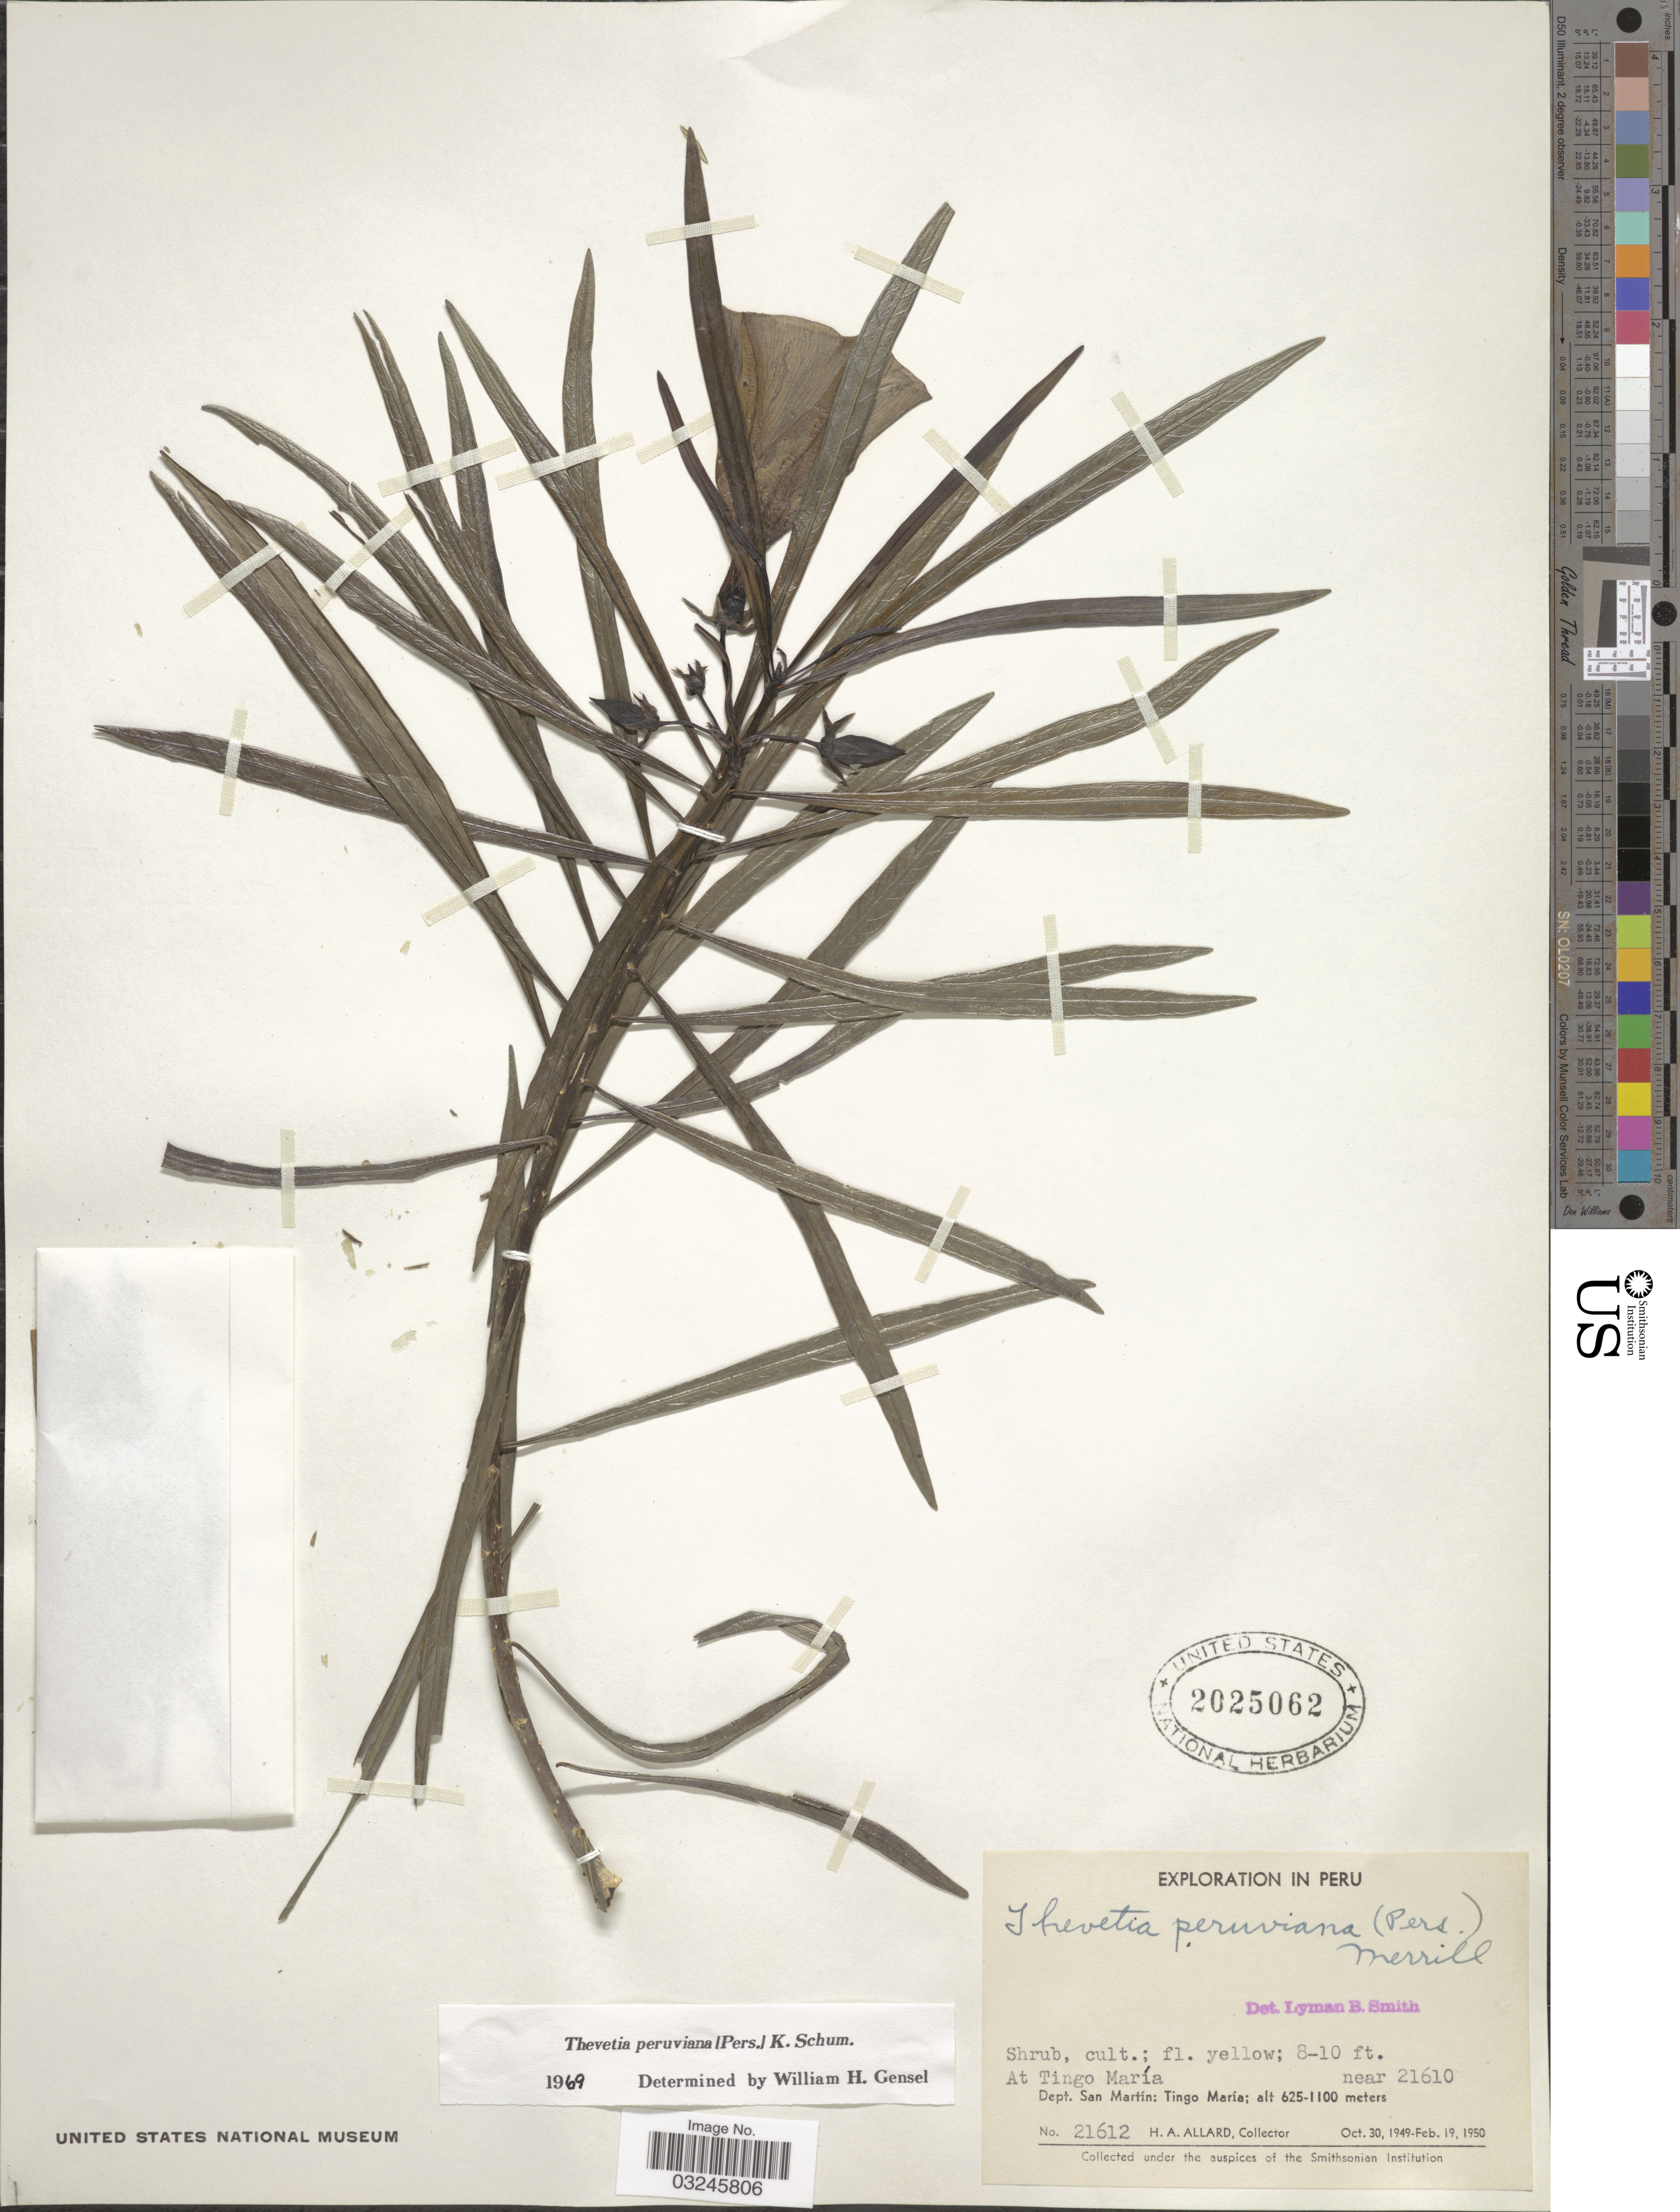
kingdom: Plantae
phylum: Tracheophyta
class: Magnoliopsida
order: Gentianales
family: Apocynaceae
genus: Thevetia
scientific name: Thevetia peruviana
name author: (Pers.) K. Schum.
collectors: H. A. Allard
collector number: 21612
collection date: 1949-10-30/1950-02-19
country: Peru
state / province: San Martín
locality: At Tingo María, Dept. San Martín: Tingo María, near 21610.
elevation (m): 625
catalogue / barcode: US 2025062